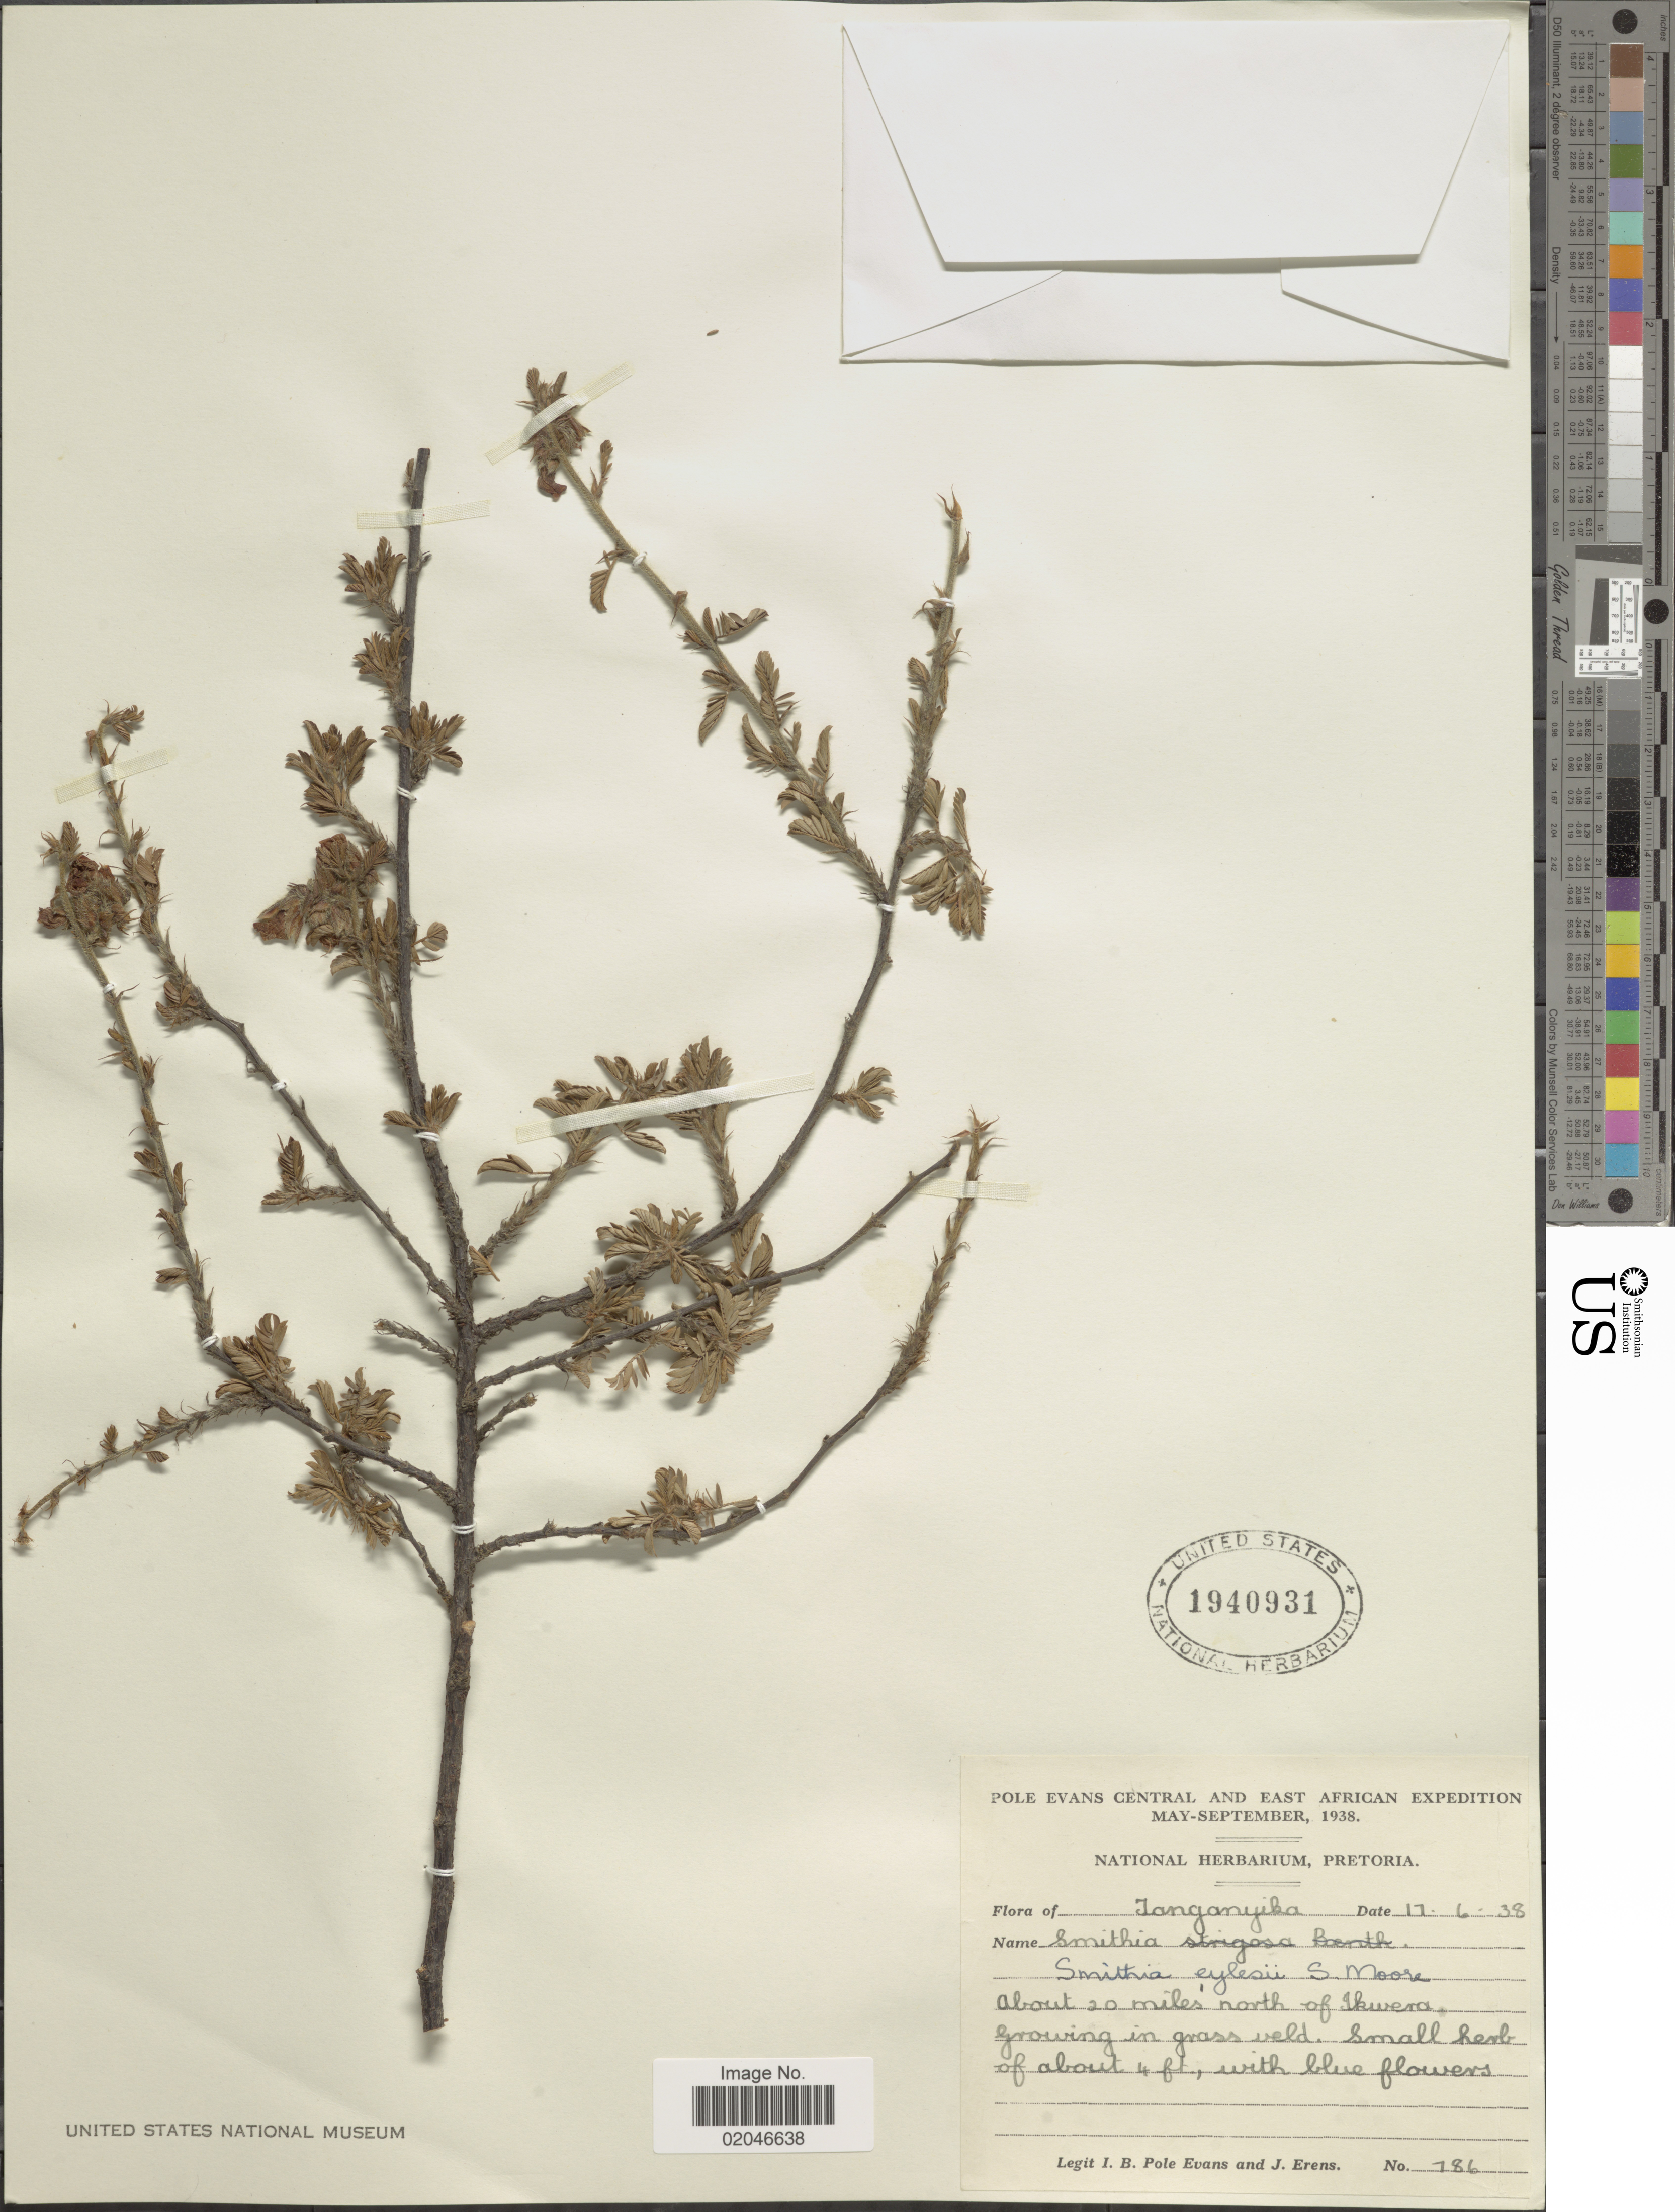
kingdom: Plantae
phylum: Tracheophyta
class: Magnoliopsida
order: Fabales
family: Fabaceae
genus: Smithia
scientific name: Smithia eylesii S. Moore, ined.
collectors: I. B. Pole-Evans & J. Erens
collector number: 186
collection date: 1938-06-17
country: Tanzania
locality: Central and east African, Tanganyika, About 20 miles north of Ikwera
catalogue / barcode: US 1940931